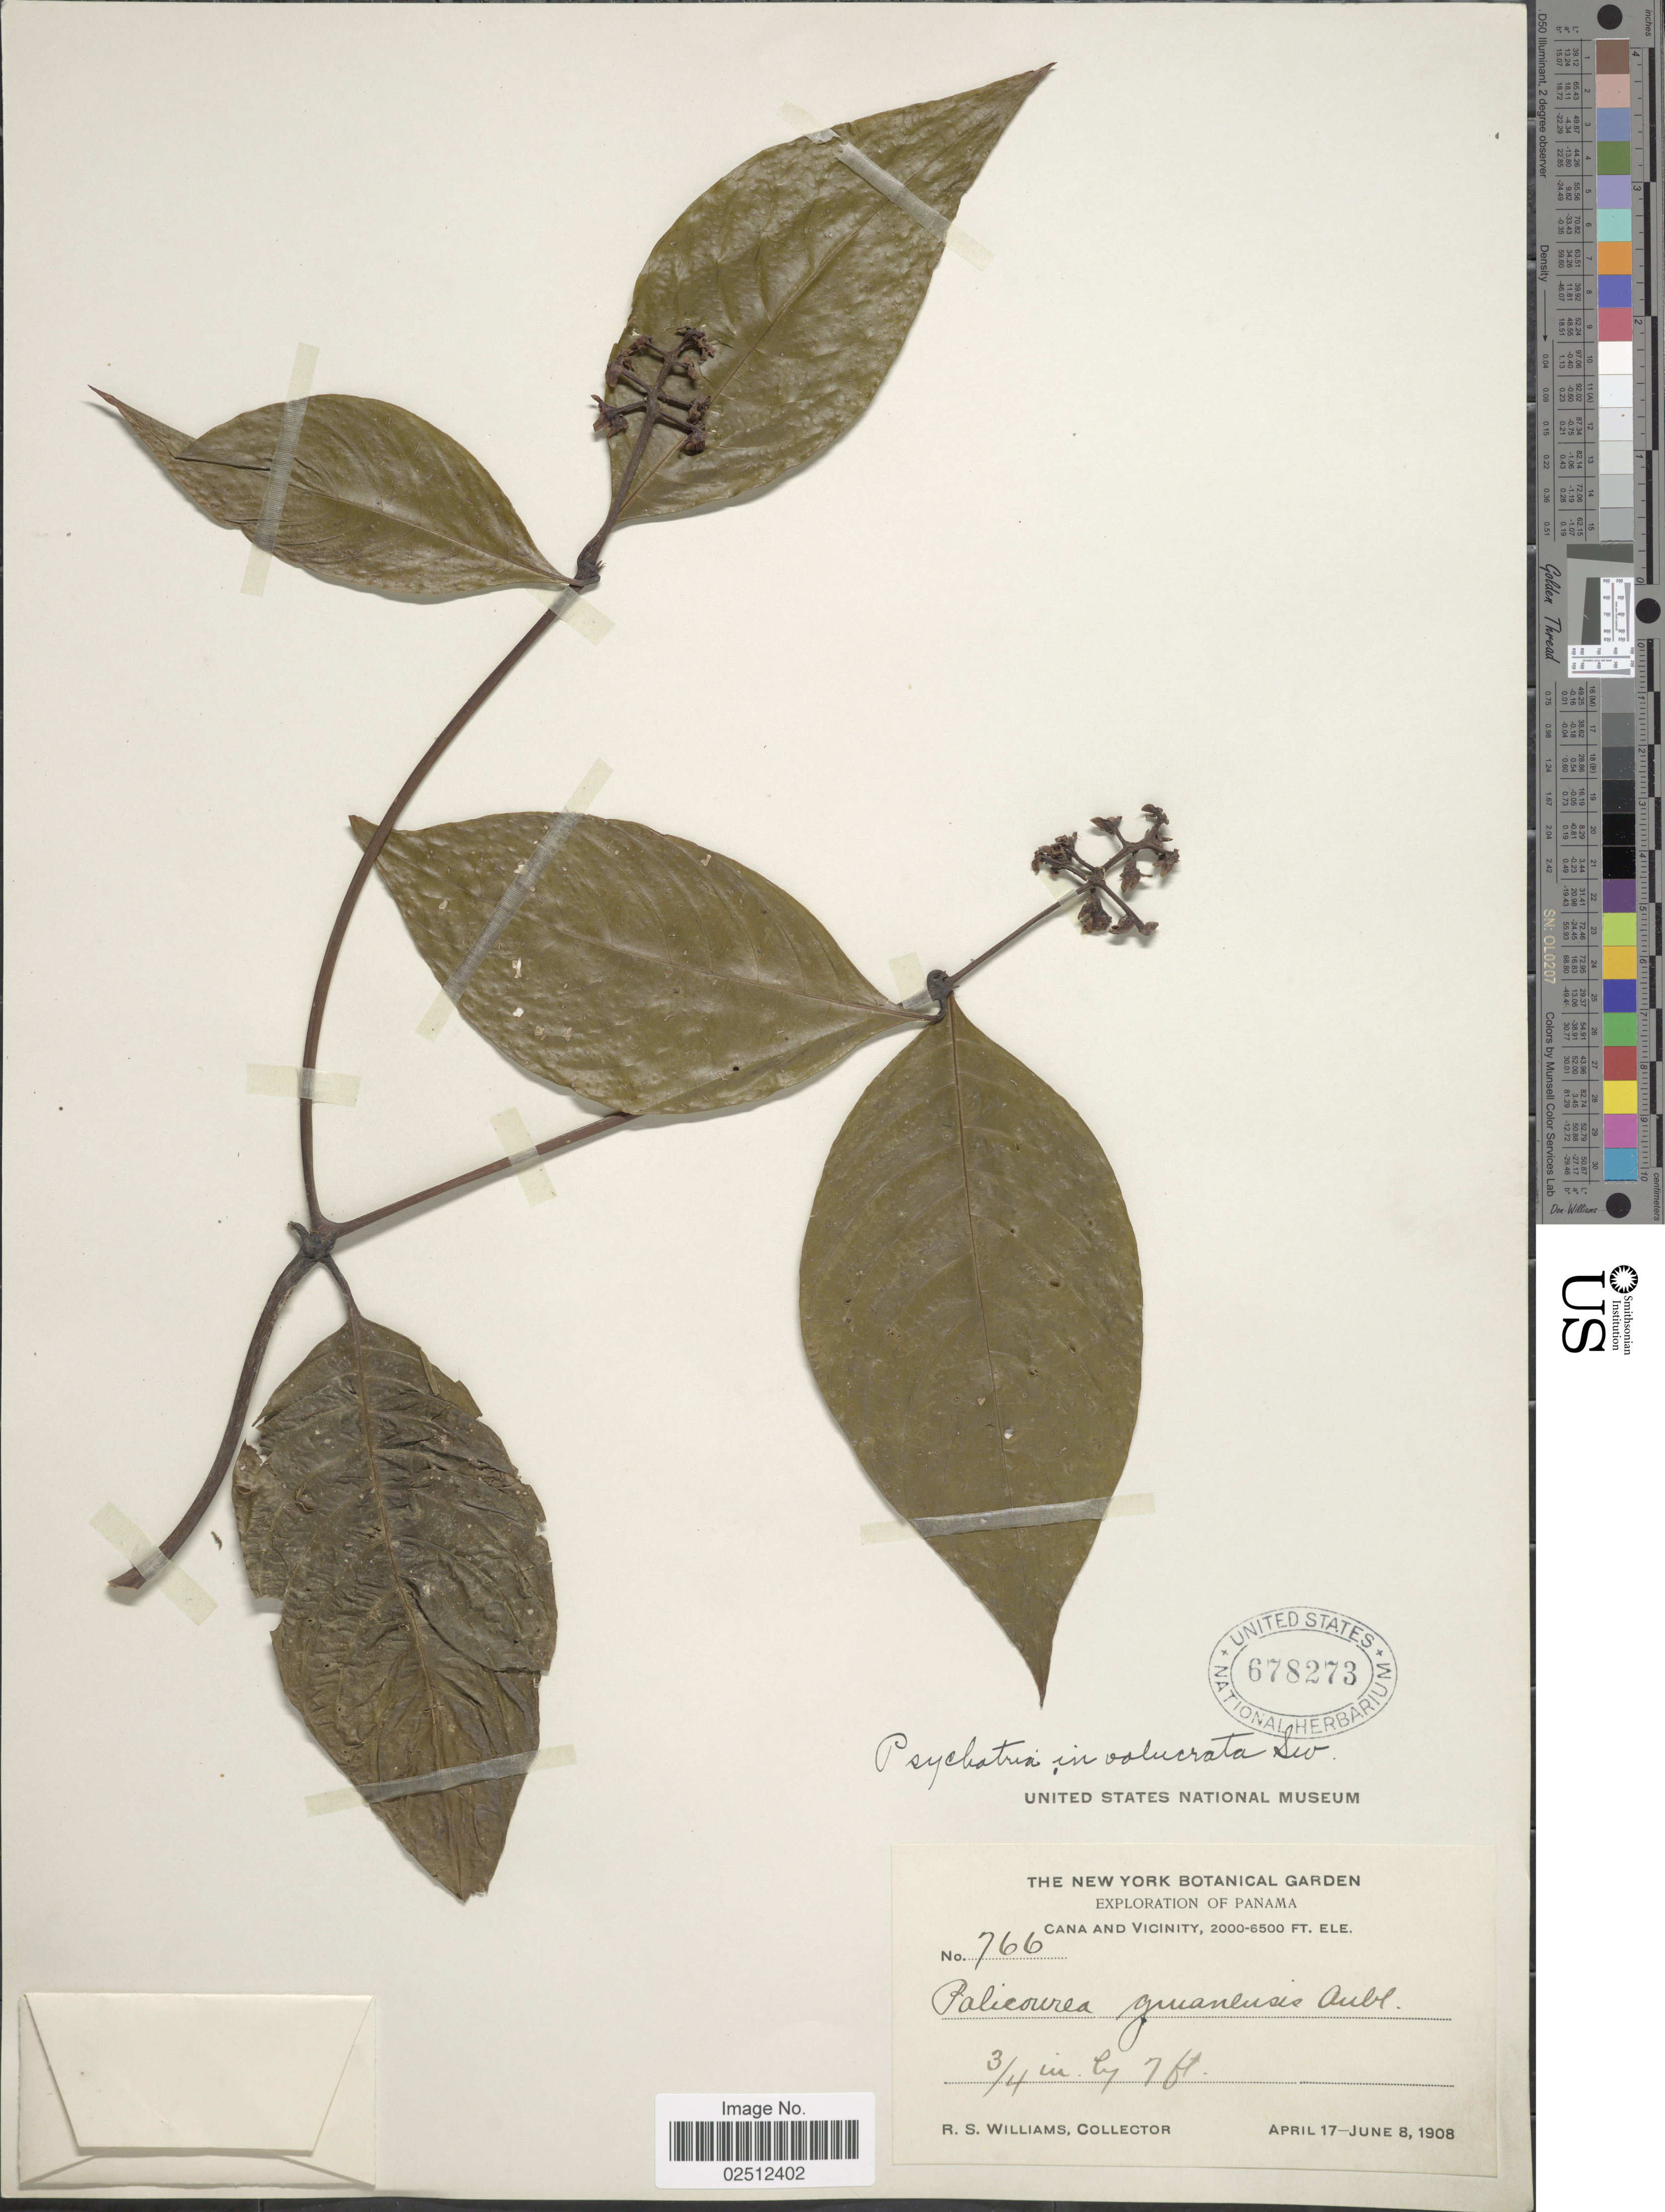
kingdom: Plantae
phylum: Tracheophyta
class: Magnoliopsida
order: Gentianales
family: Rubiaceae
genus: Psychotria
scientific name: Psychotria involucrata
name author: Sw.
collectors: R. S. Williams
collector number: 766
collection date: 1908-04-17/1908-06-08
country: Panama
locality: Cana and Vicinity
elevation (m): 610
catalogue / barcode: US 678273